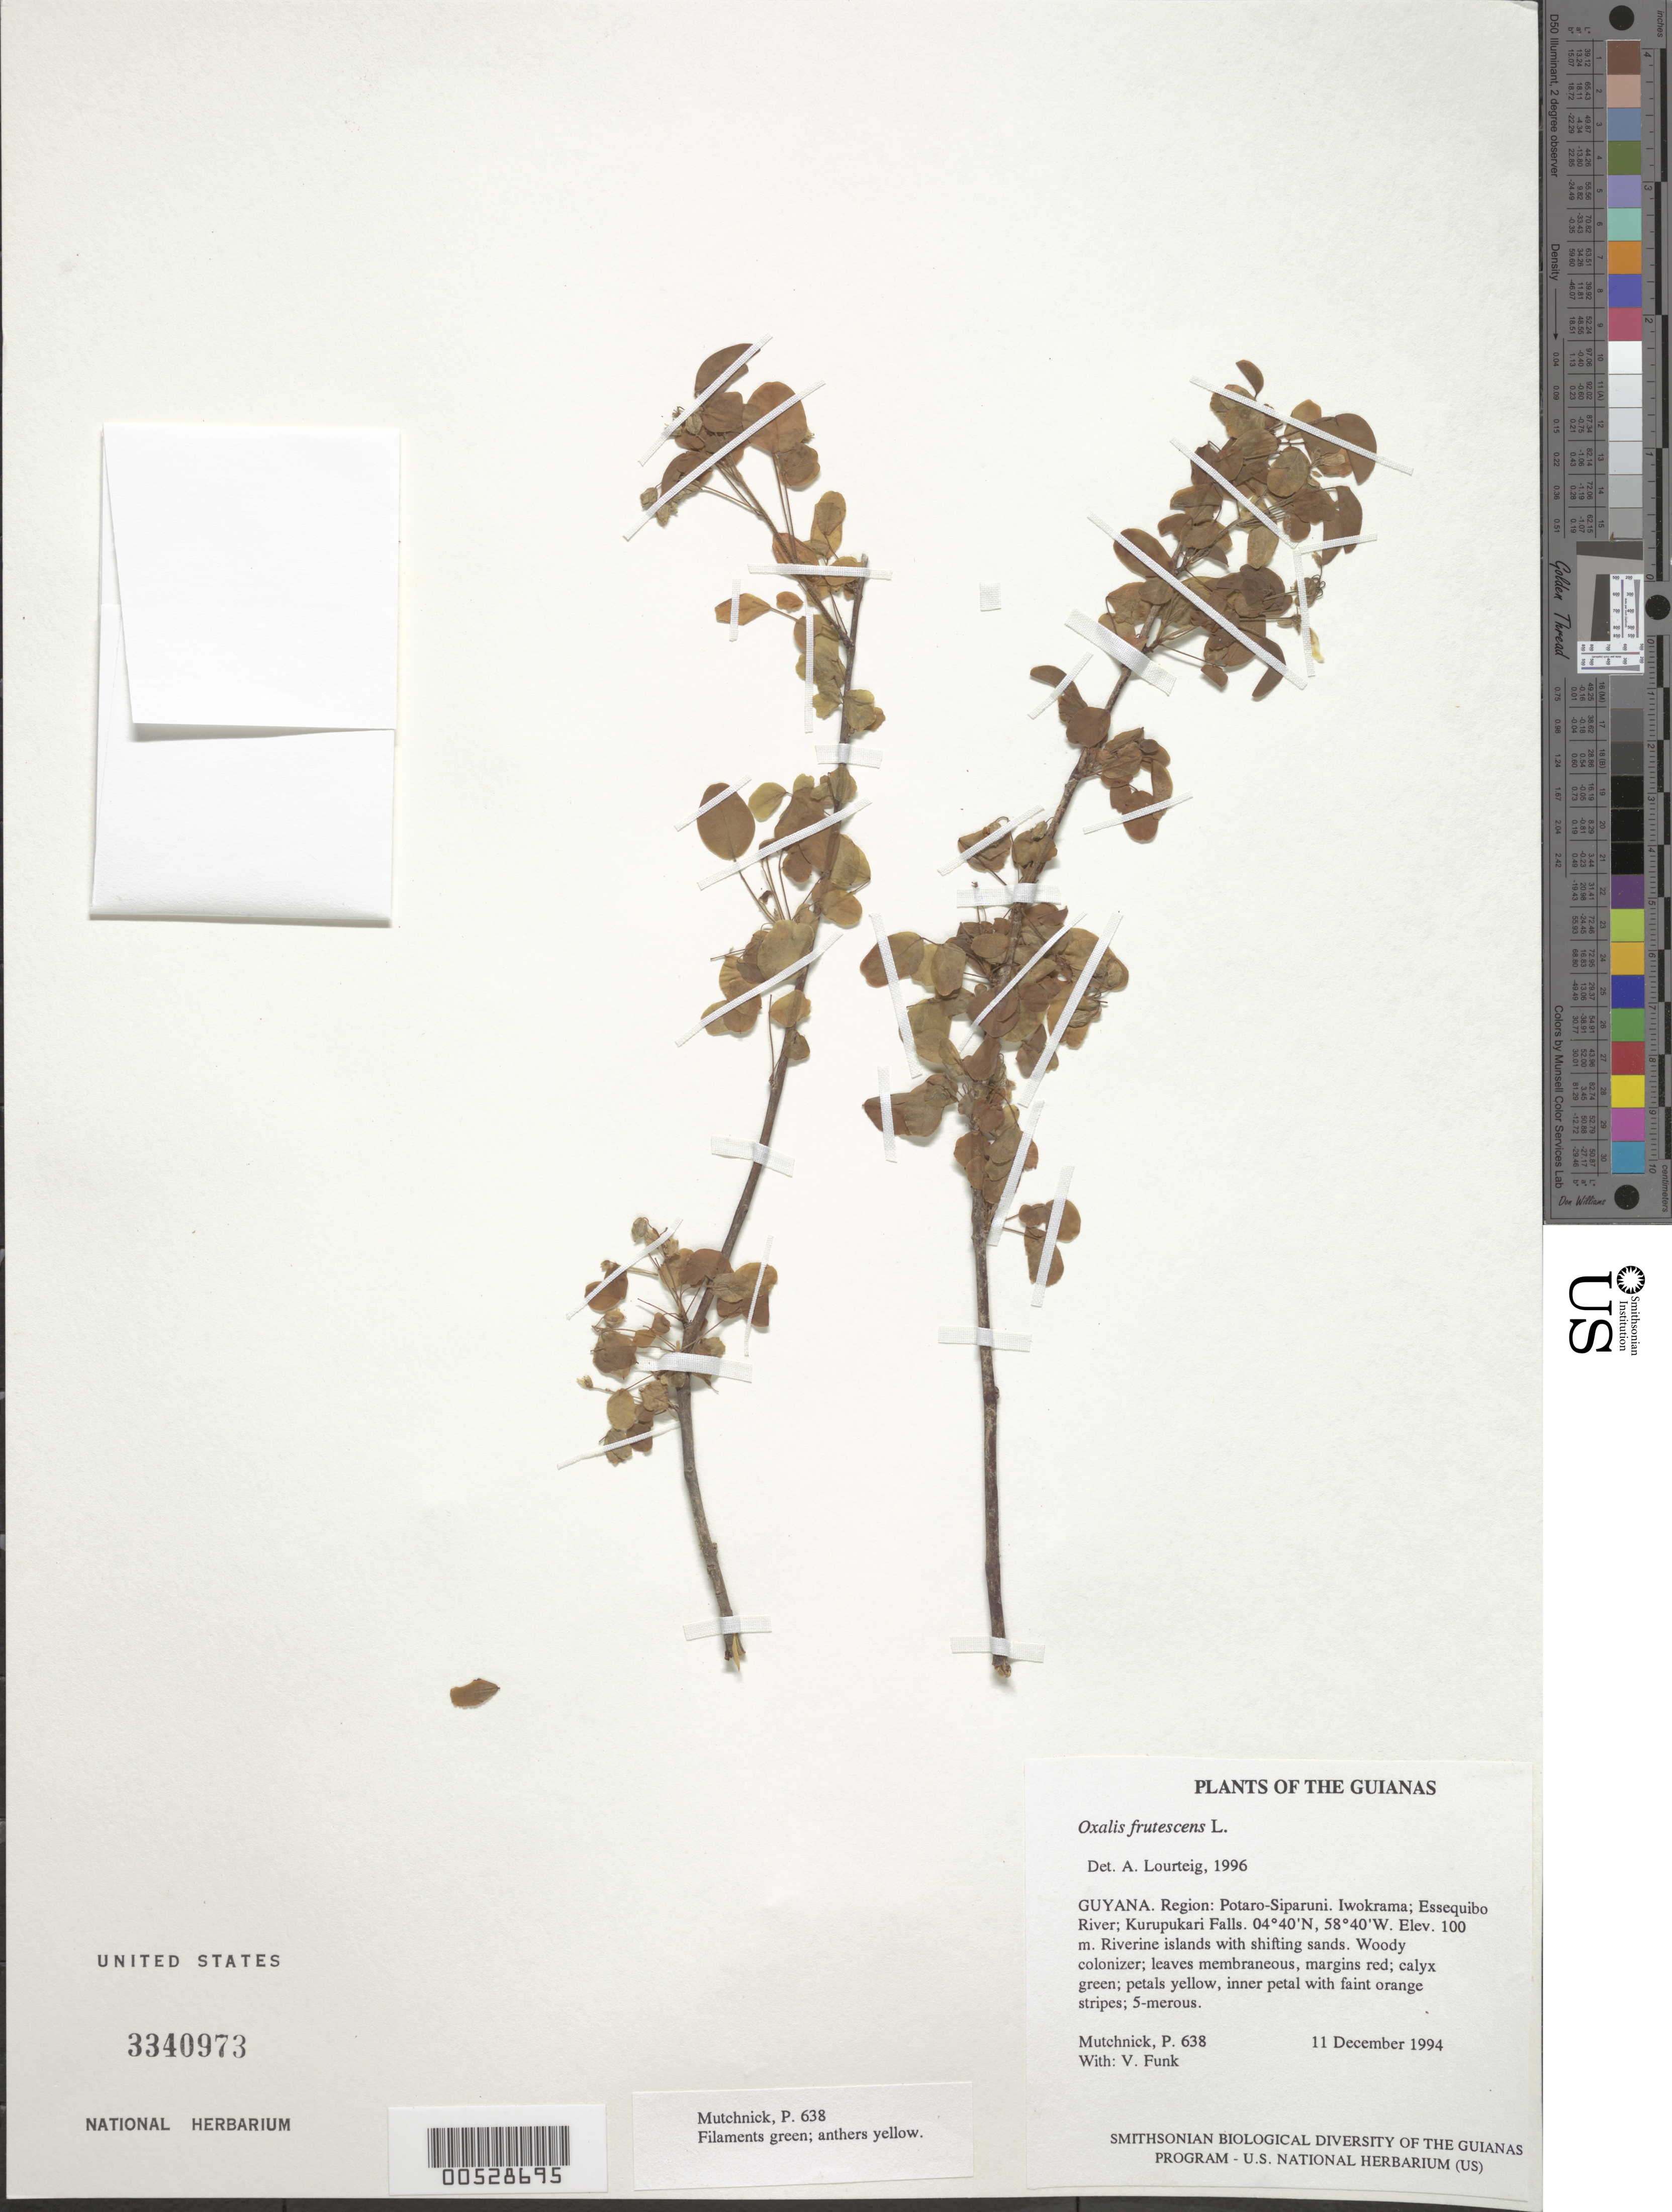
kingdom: Plantae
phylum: Tracheophyta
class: Magnoliopsida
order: Oxalidales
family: Oxalidaceae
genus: Oxalis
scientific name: Oxalis frutescens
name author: L.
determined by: Lourteig, A.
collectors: P. Mutchnick & V. Funk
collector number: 638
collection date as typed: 11 December 1994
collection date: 1994-12-11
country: Guyana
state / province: Potaro-Siparuni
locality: Iwokrama; Essequibo River; Kurupukari Falls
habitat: Riverine islands with shifting sands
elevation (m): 100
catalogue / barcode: US 3340973